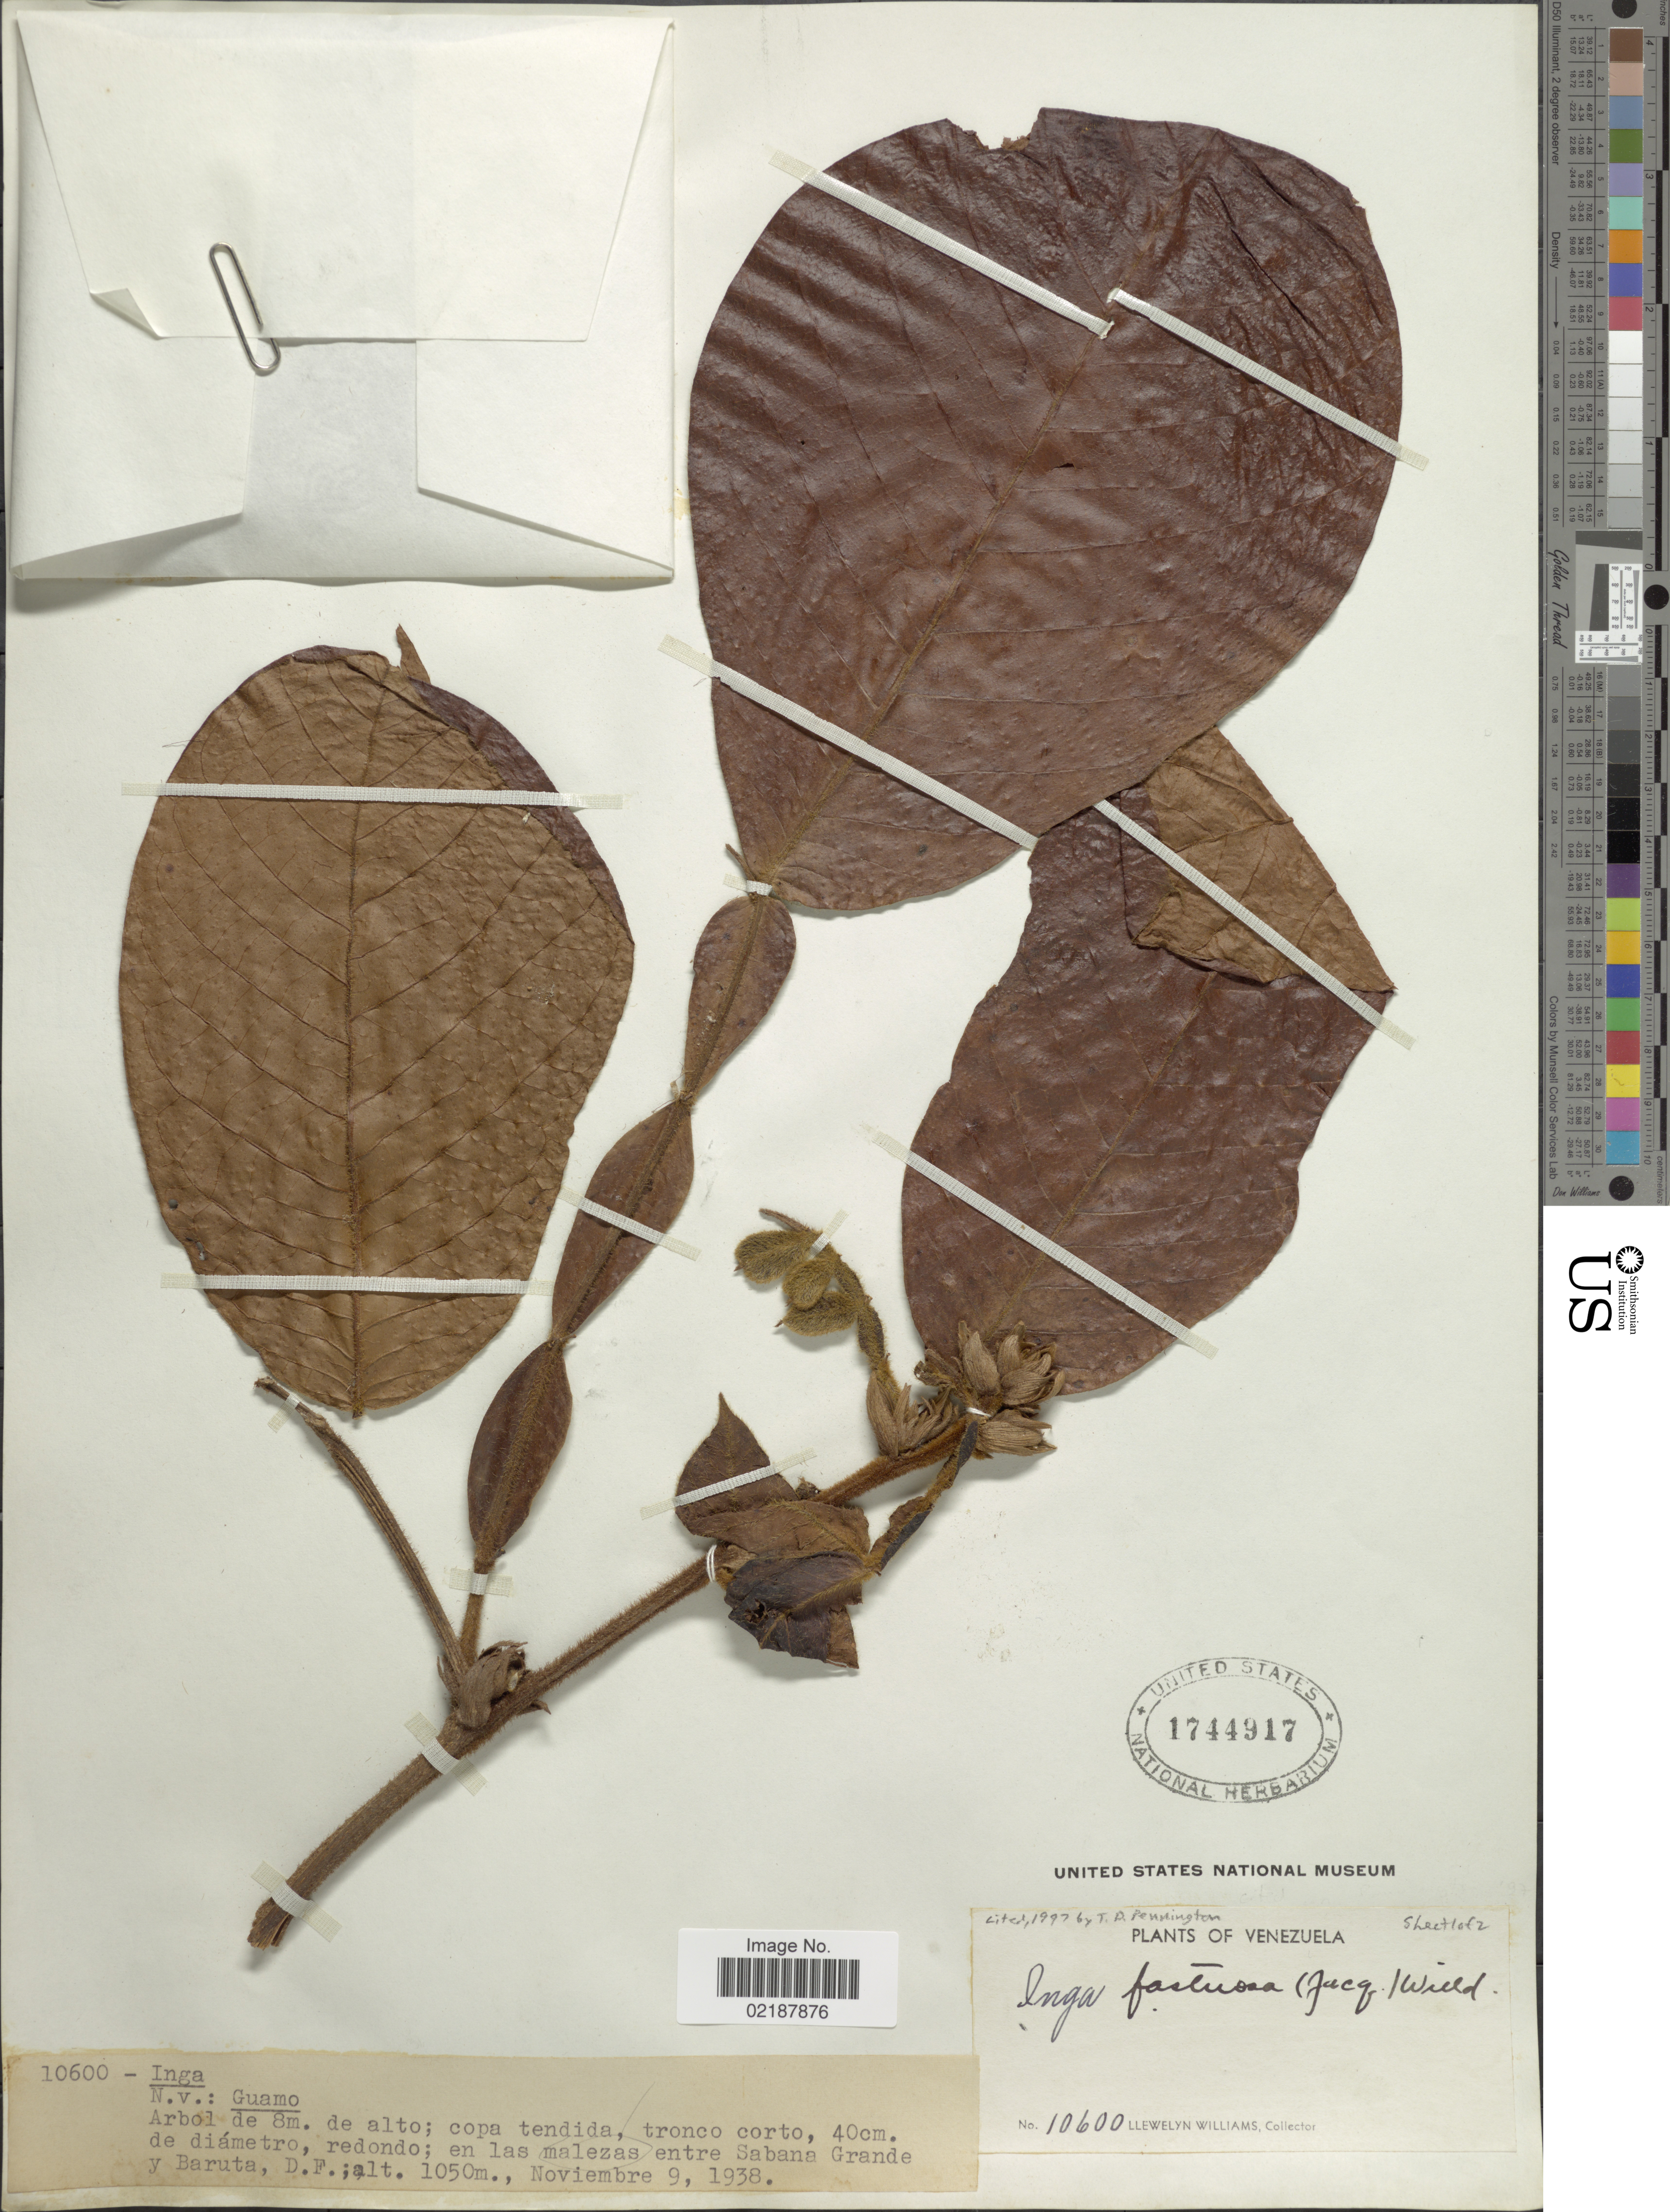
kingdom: Plantae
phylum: Tracheophyta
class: Magnoliopsida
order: Fabales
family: Fabaceae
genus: Inga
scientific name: Inga fastuosa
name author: (Jacq.) Willd.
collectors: Ll. Williams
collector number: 10600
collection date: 1938-11-09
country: Venezuela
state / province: Distrito Federal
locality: En las malezas entre Sabana Grande y Baruta, D.F.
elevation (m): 1050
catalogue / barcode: US 1744917